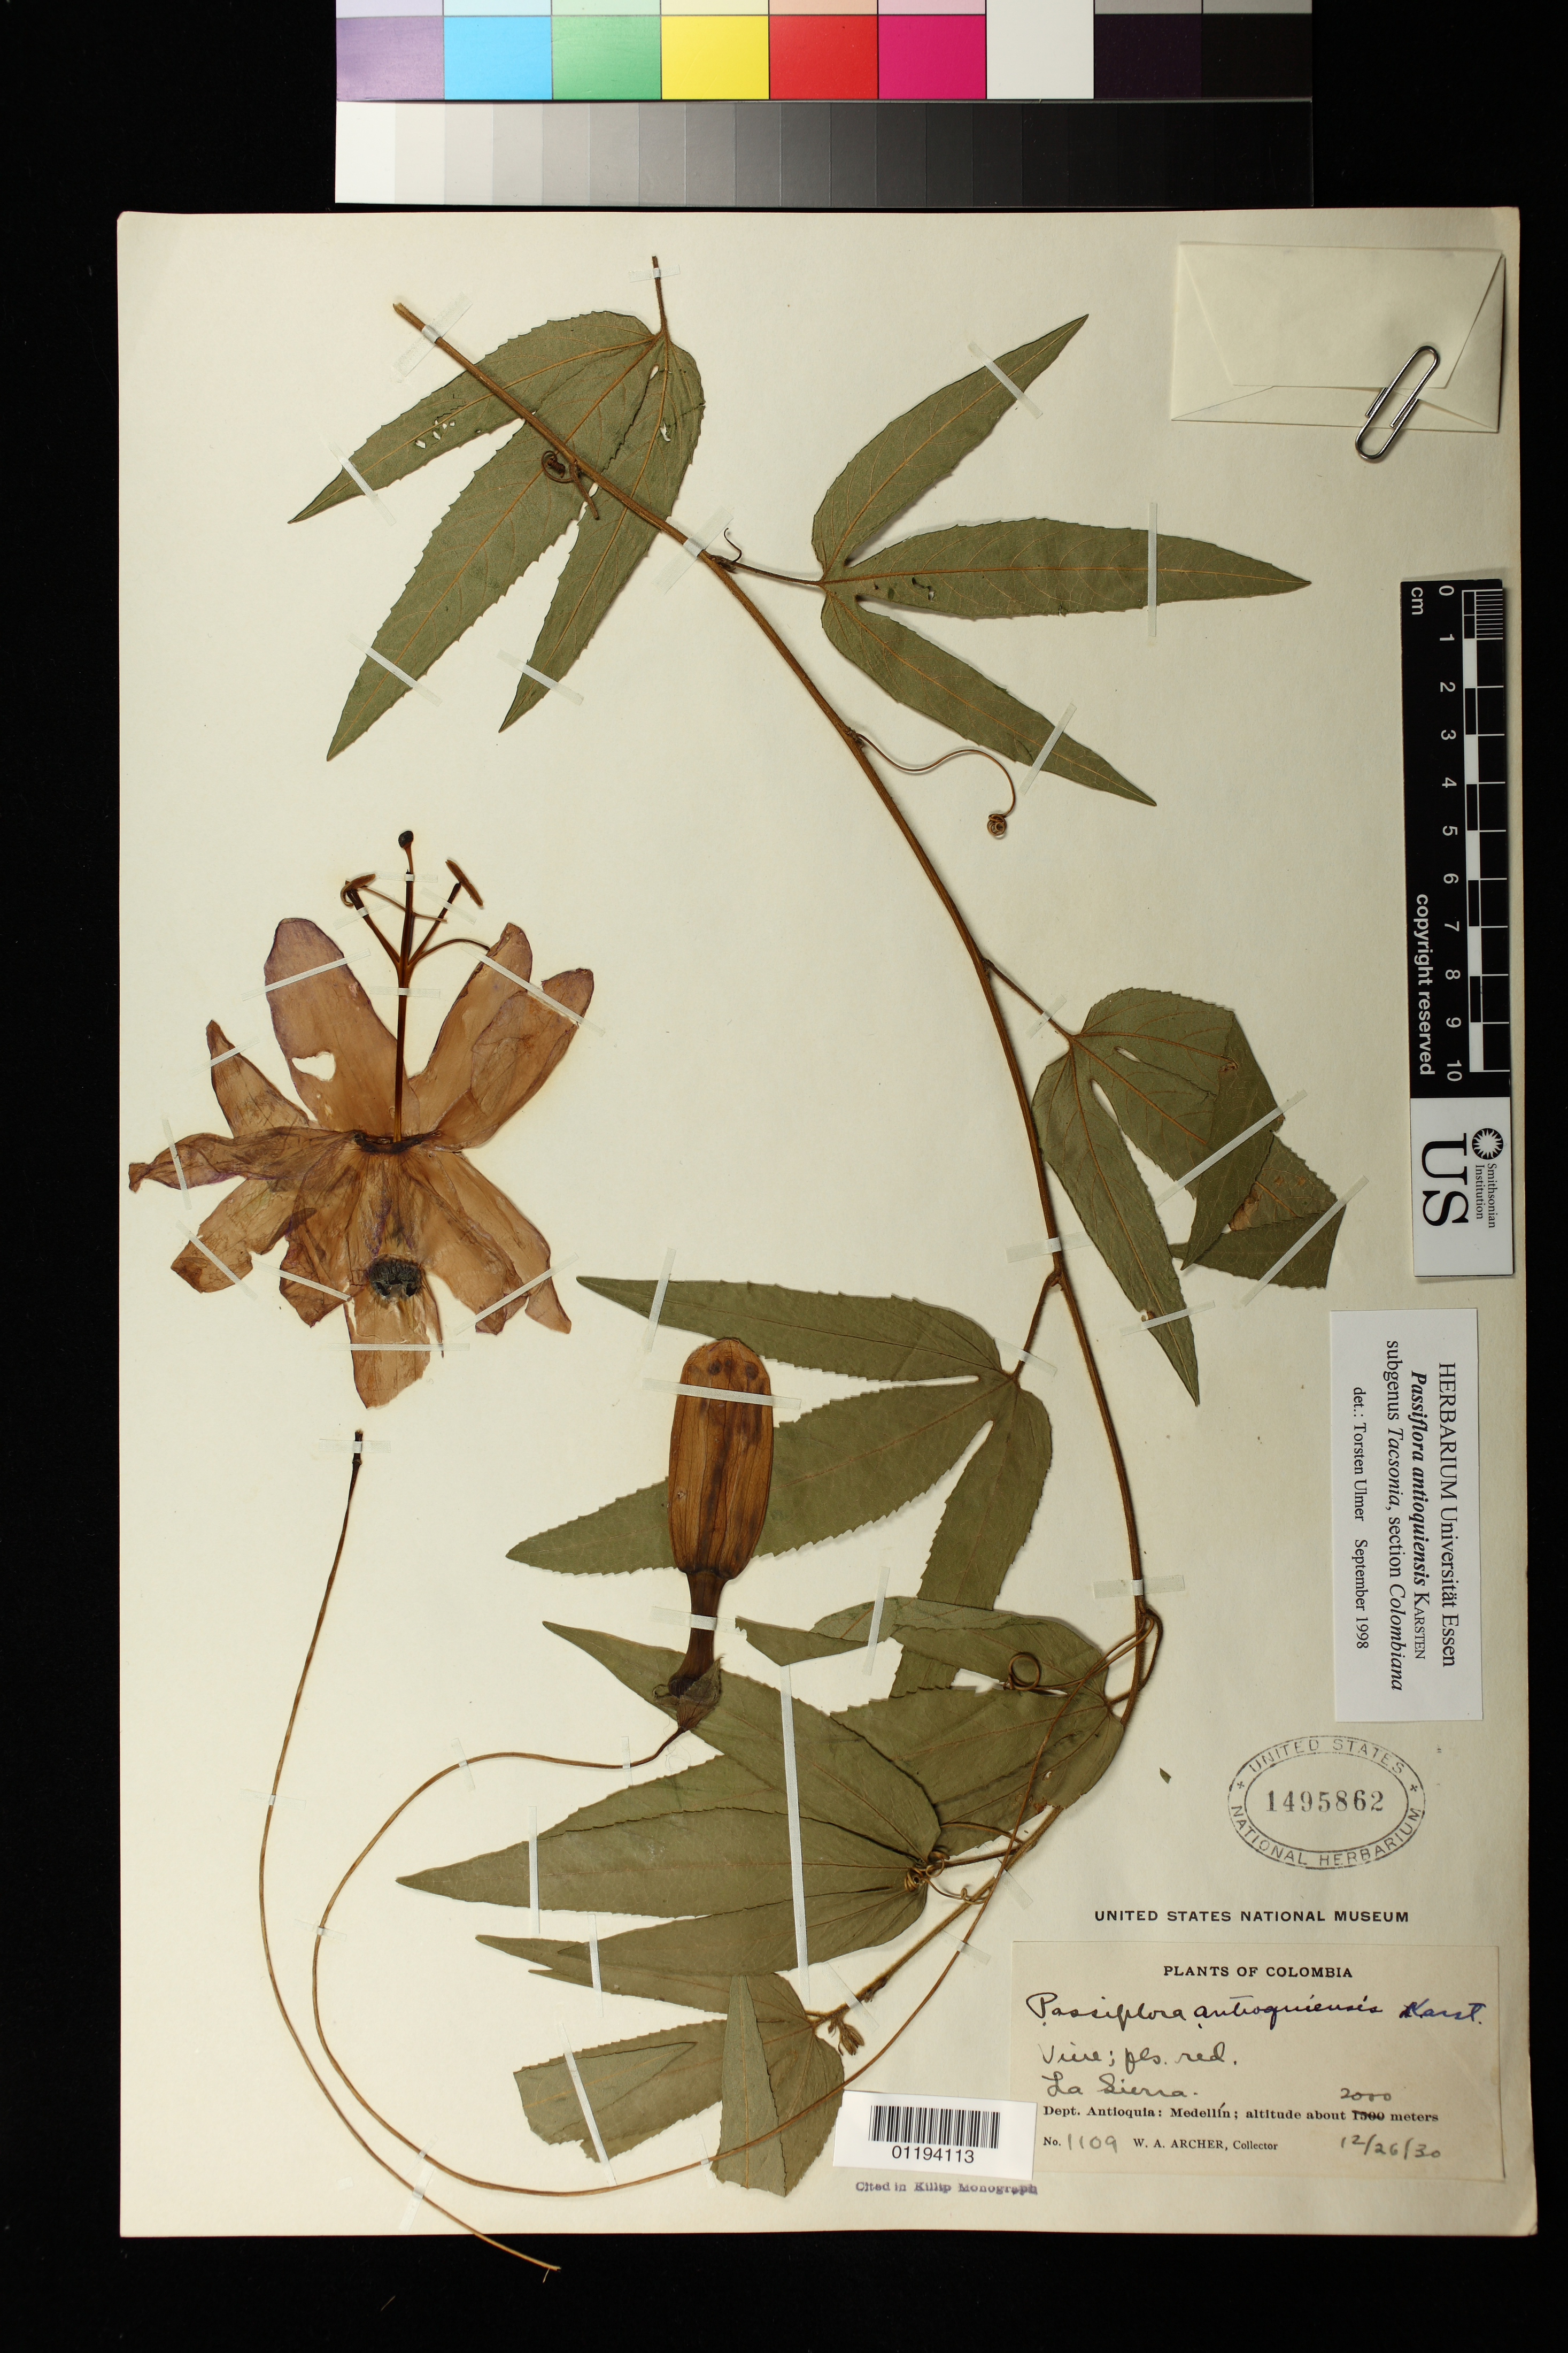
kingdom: Plantae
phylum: Tracheophyta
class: Magnoliopsida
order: Malpighiales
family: Passifloraceae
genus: Passiflora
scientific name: Passiflora antioquiensis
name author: H. Karst.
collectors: W. A. Archer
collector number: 1109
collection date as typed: Dec 26 1930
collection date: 1930-12-26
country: Colombia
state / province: Antioquia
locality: Medellin, La Sierra.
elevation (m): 2000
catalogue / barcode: US 1495862